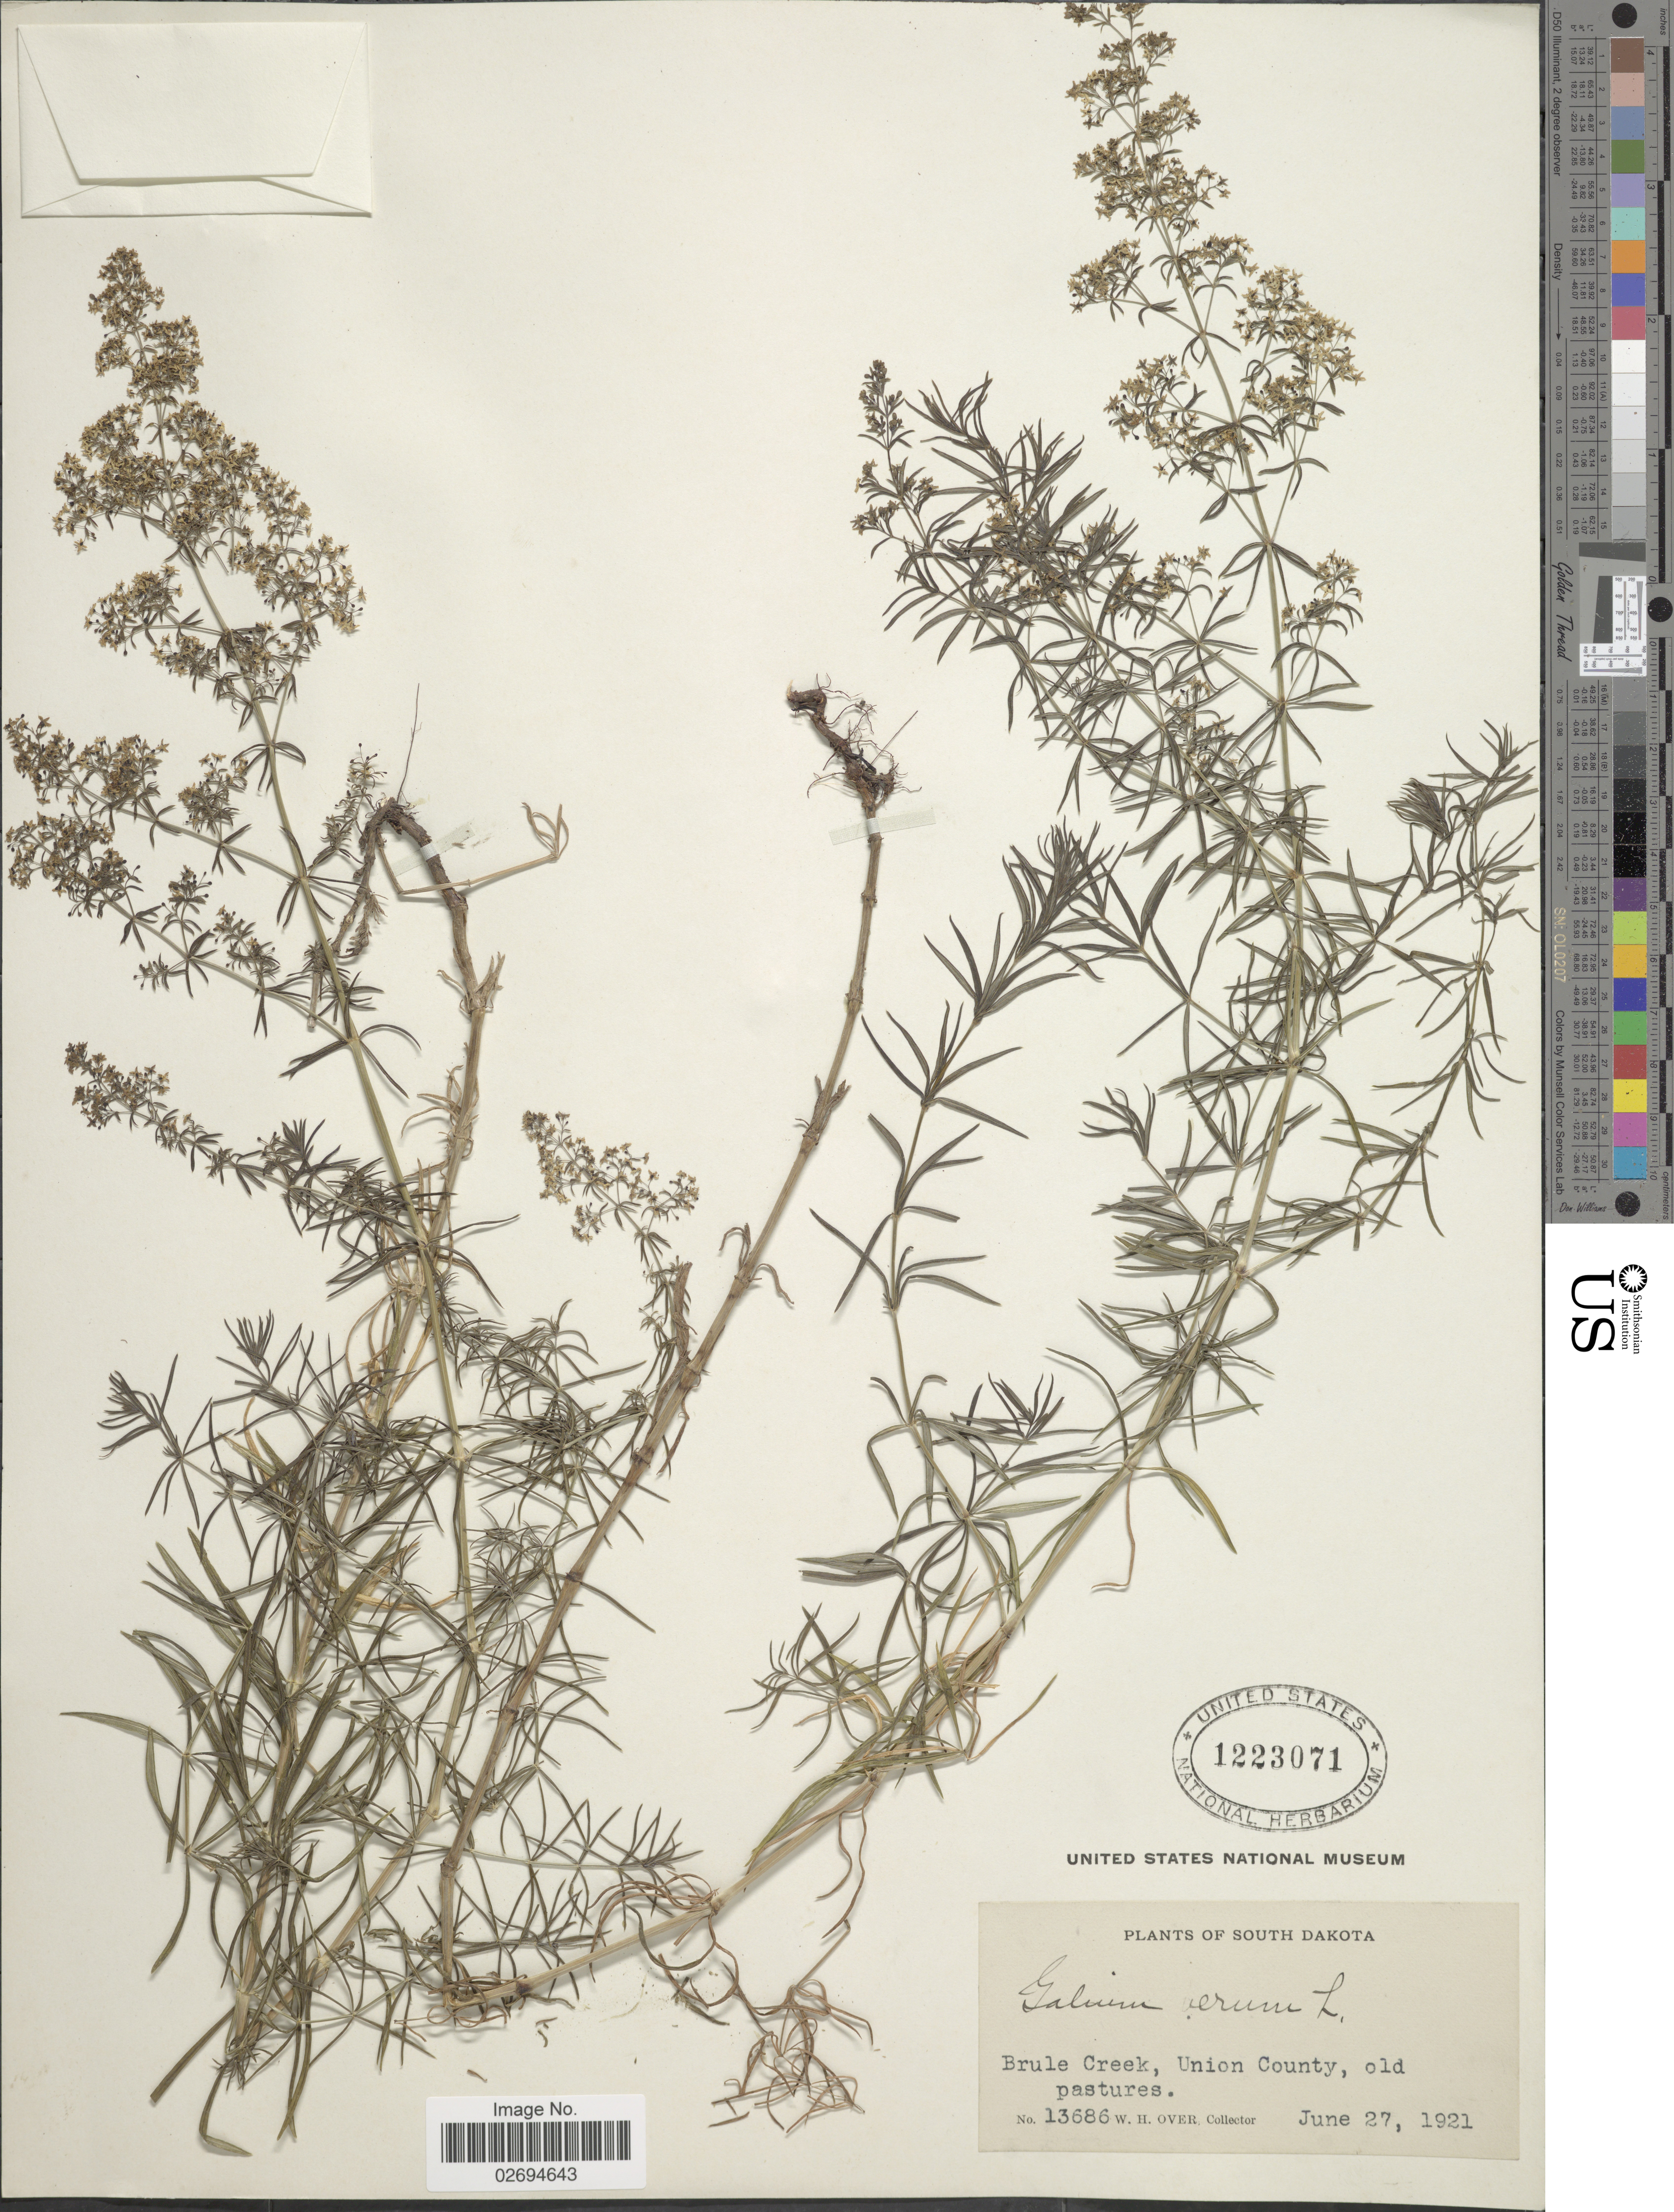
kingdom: Plantae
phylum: Tracheophyta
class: Magnoliopsida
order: Gentianales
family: Rubiaceae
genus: Galium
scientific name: Galium verum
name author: L.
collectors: W. Over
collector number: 13686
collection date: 1921-06-27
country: United States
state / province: South Dakota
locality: Brule Creek, Union County, old pastures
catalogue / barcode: US 1223071